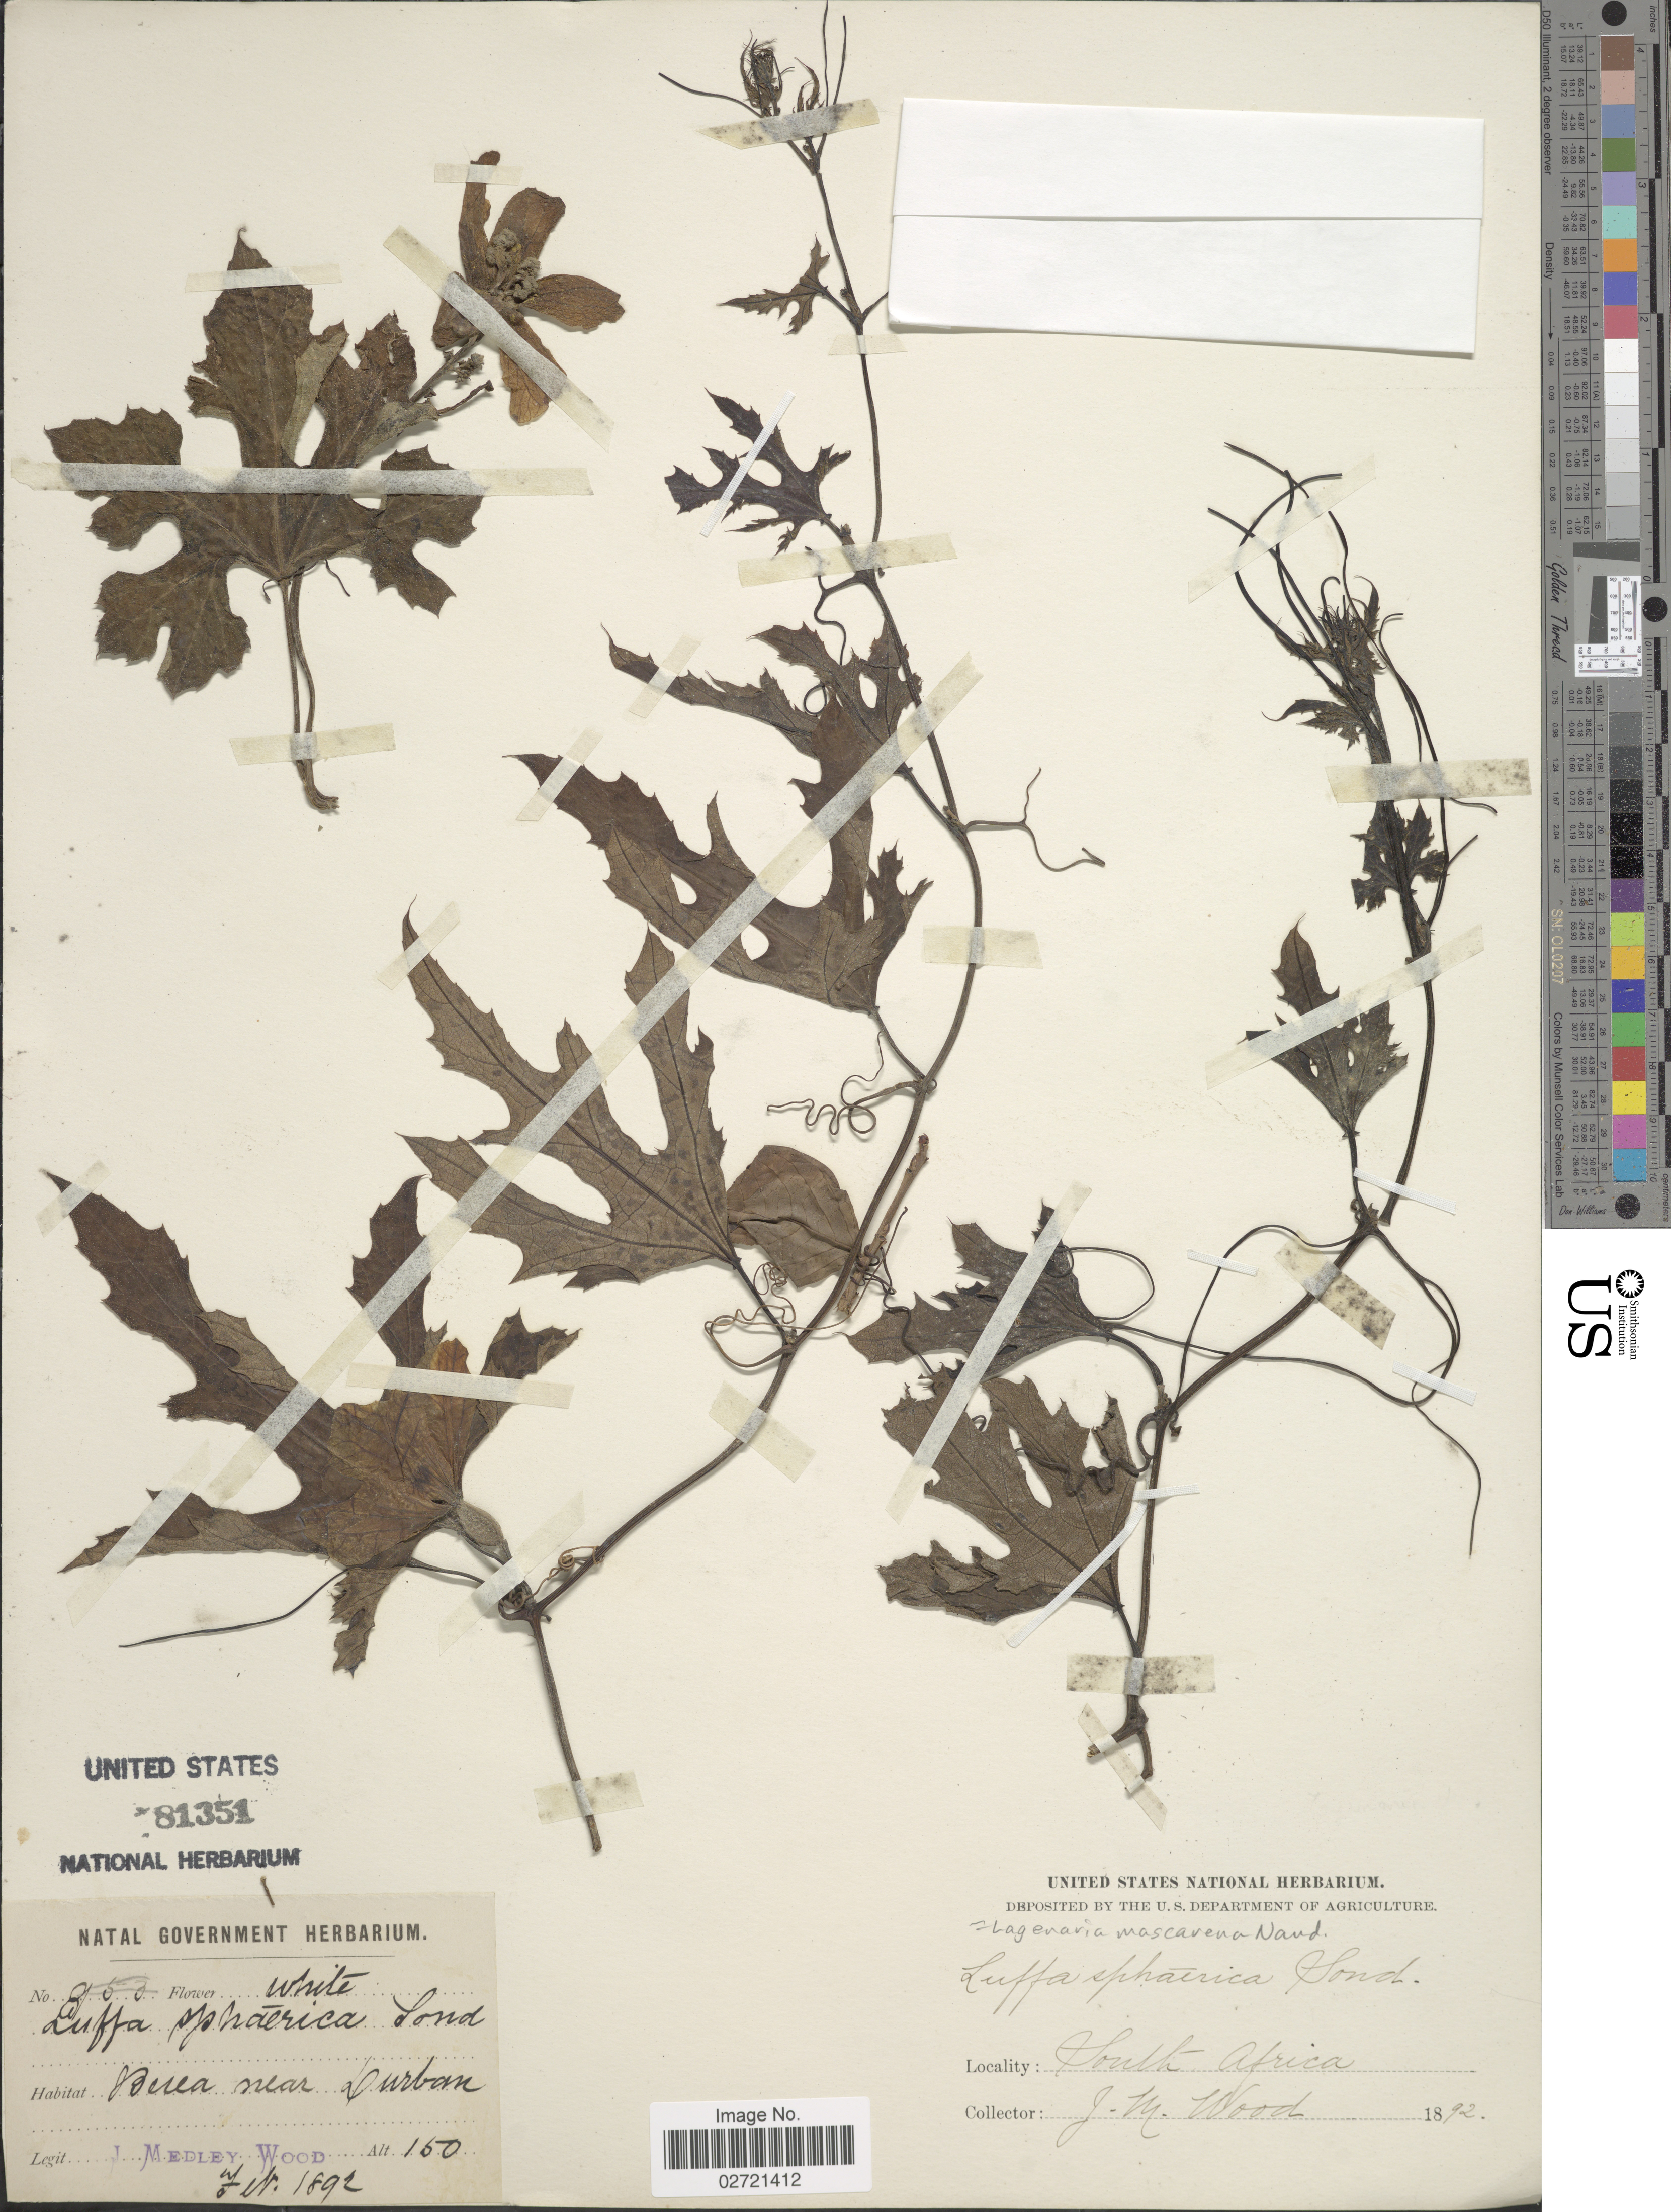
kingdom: Plantae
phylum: Tracheophyta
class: Magnoliopsida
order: Cucurbitales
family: Cucurbitaceae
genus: Lagenaria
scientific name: Lagenaria sphaerica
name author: (Sond.) Naudin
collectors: J. Medley Wood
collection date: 1892-02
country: South Africa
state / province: KwaZulu-Natal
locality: Berea near Durban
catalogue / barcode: US 81351